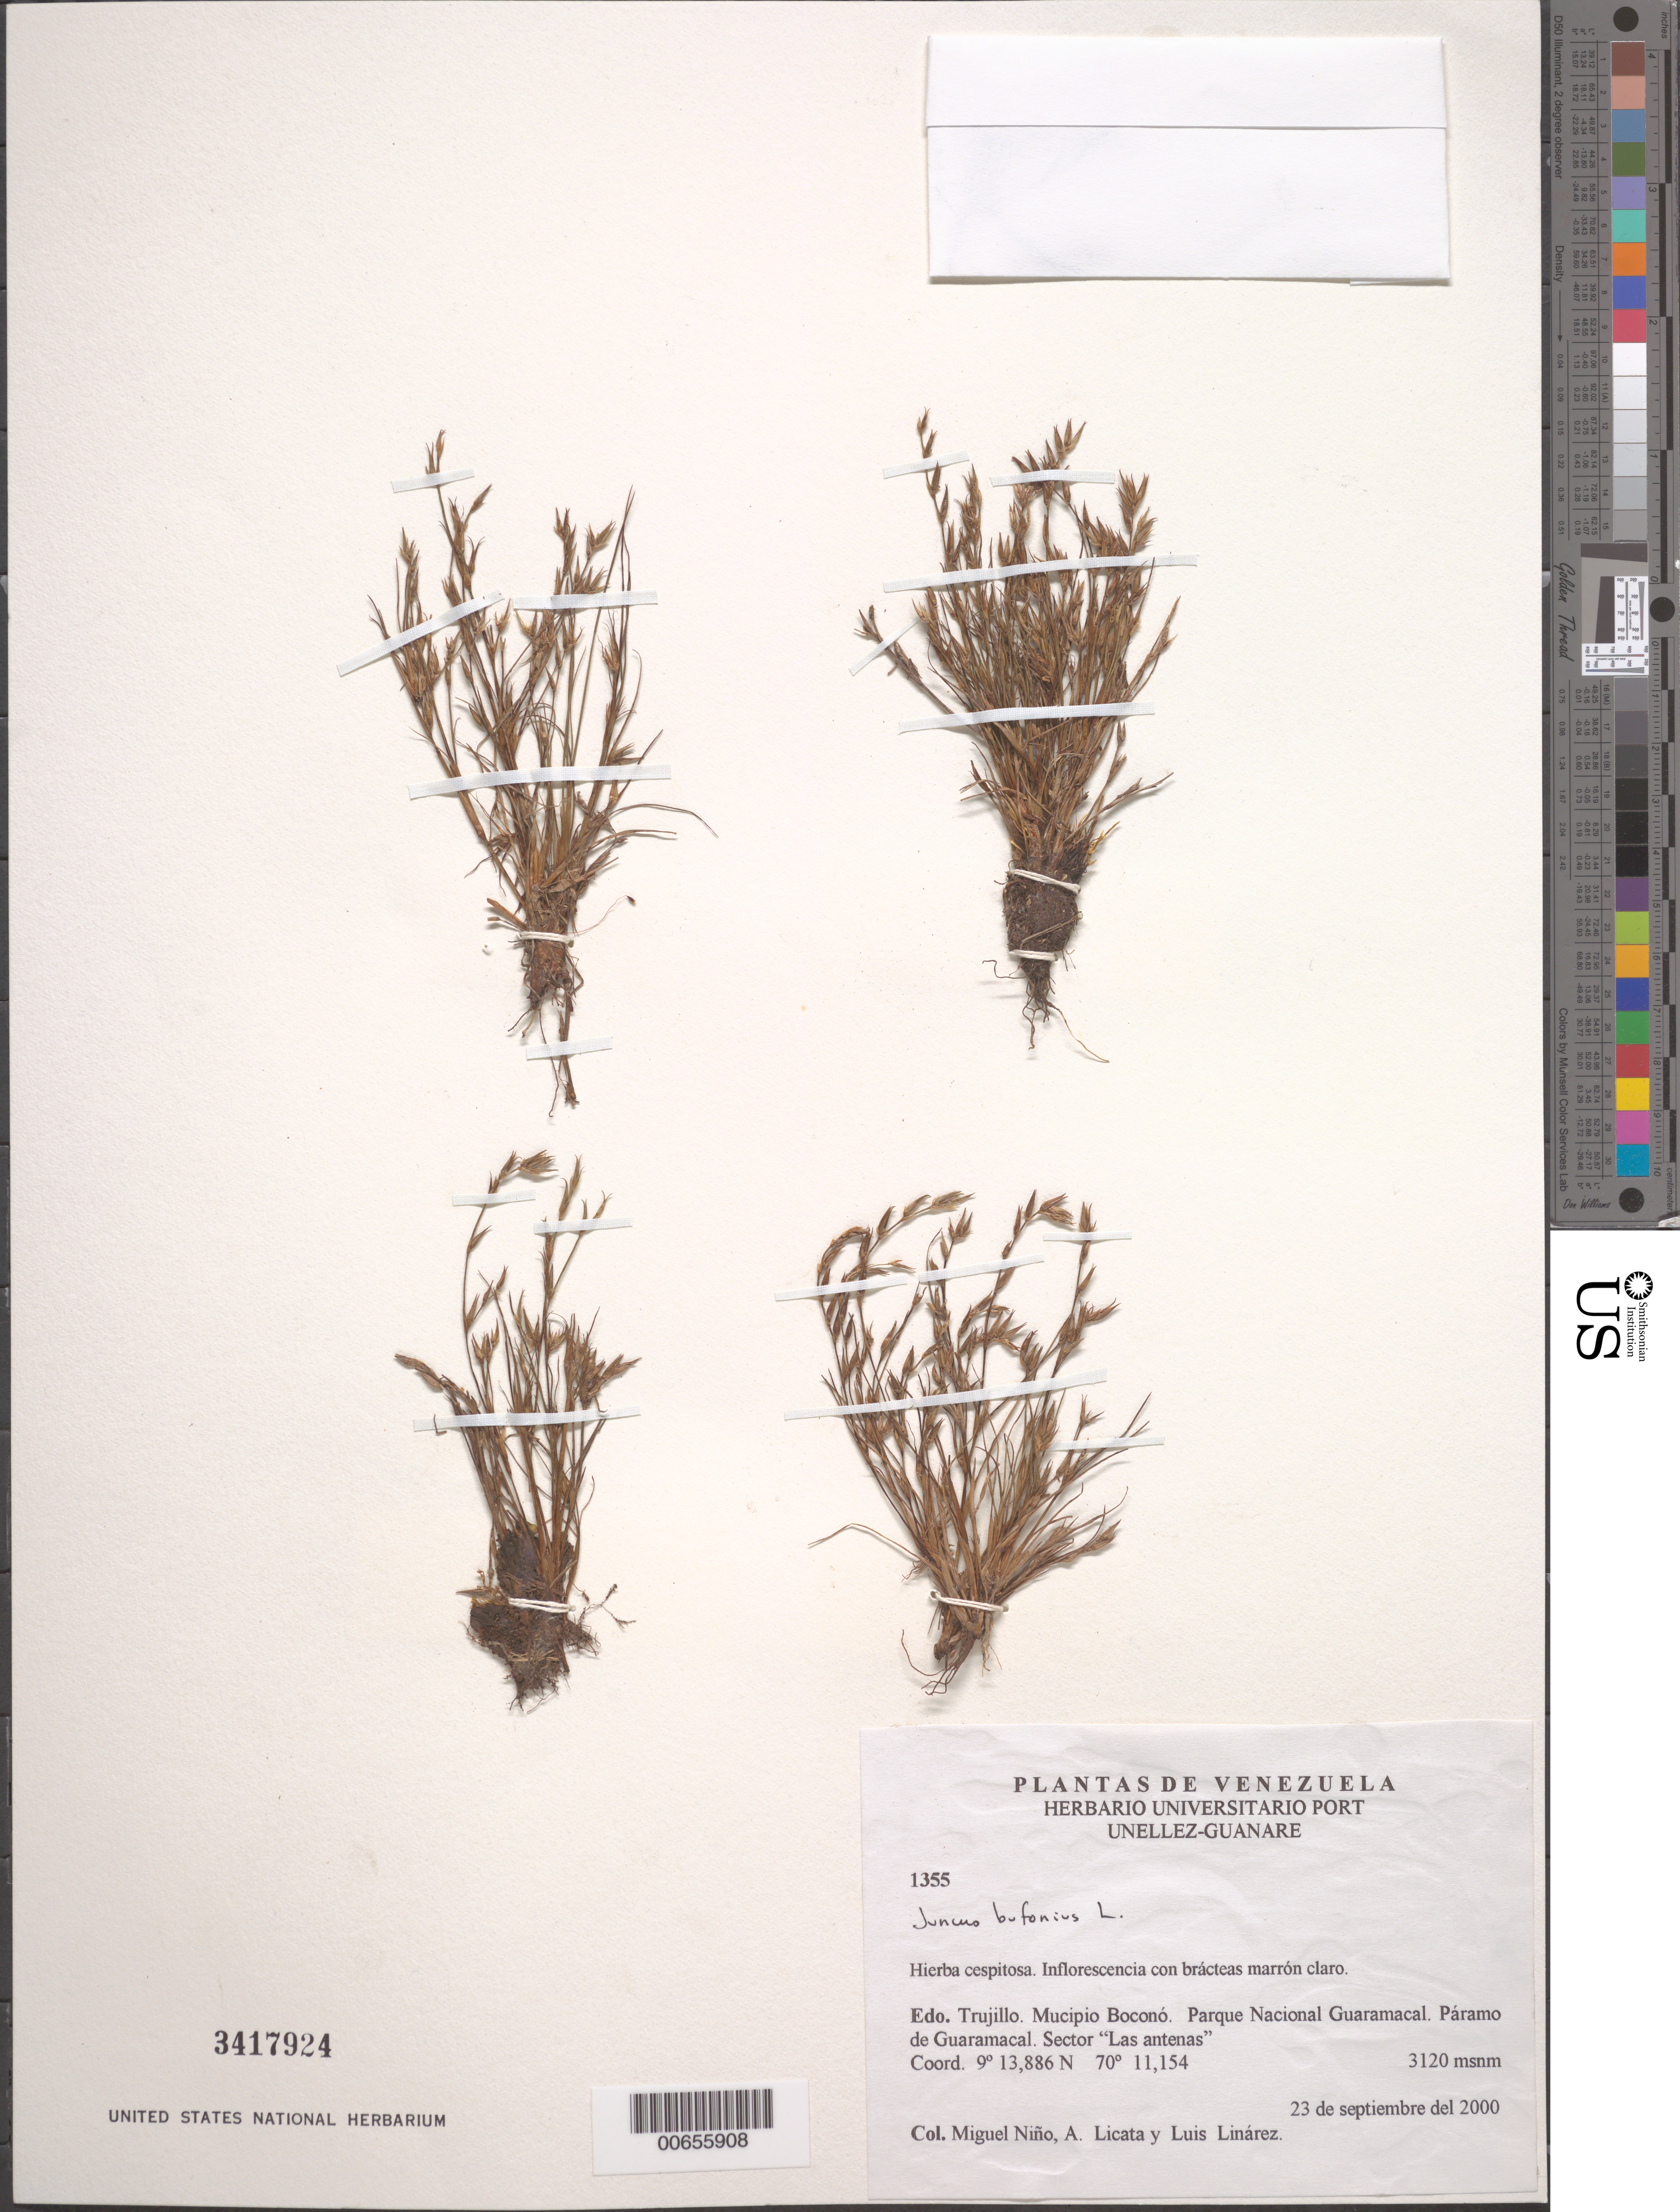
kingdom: Plantae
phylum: Tracheophyta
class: Liliopsida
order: Poales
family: Juncaceae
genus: Juncus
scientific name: Juncus bufonius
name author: L.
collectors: S. M. Niño, A. Licata & L. Linárez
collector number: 1355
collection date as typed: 23 Sep 2000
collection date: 2000-09-23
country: Venezuela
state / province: Trujillo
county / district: Boconó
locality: Parque Nacional Guaramacal, Páramo de Guaramacal, sector "Las antenas"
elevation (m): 3120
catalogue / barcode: US 3417924